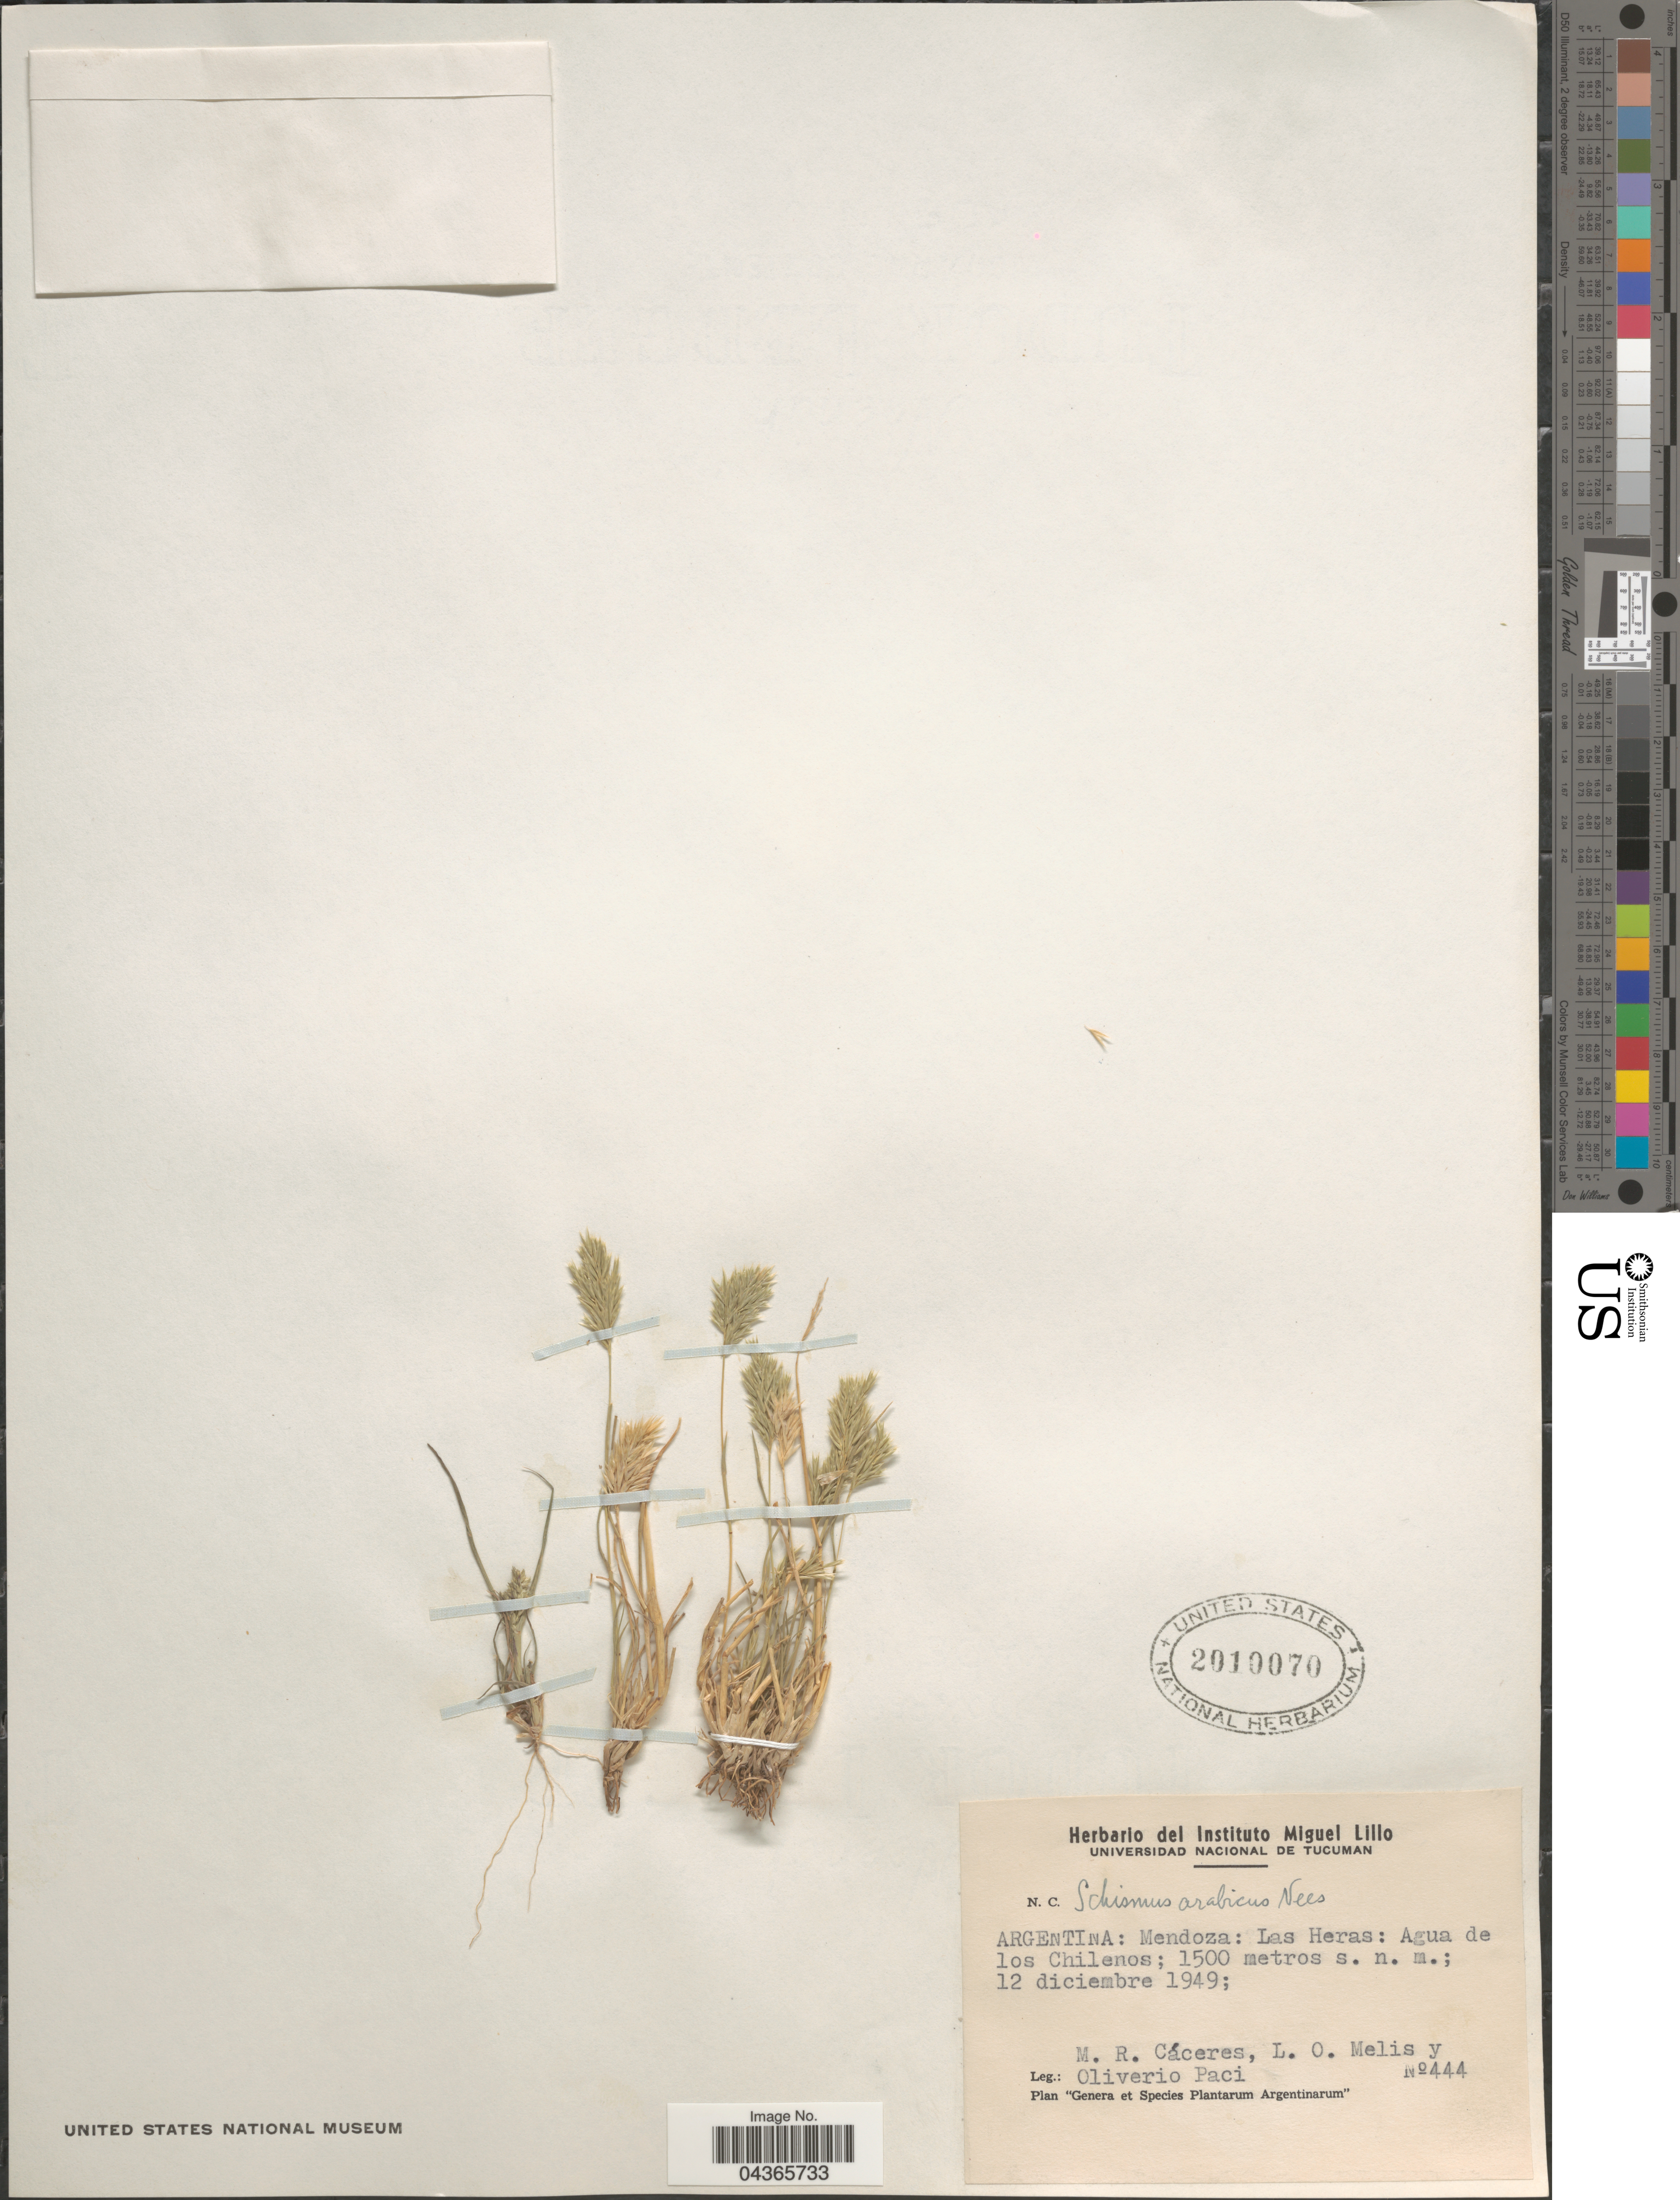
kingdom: Plantae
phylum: Tracheophyta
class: Liliopsida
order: Poales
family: Poaceae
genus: Schismus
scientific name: Schismus arabicus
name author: Nees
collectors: M. R. Caceres, L. Melis & O. Paci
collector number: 444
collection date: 1949-12-12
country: Argentina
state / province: Mendoza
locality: Las Heras: Agua de los Chilenos.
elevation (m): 1500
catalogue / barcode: US 2010070